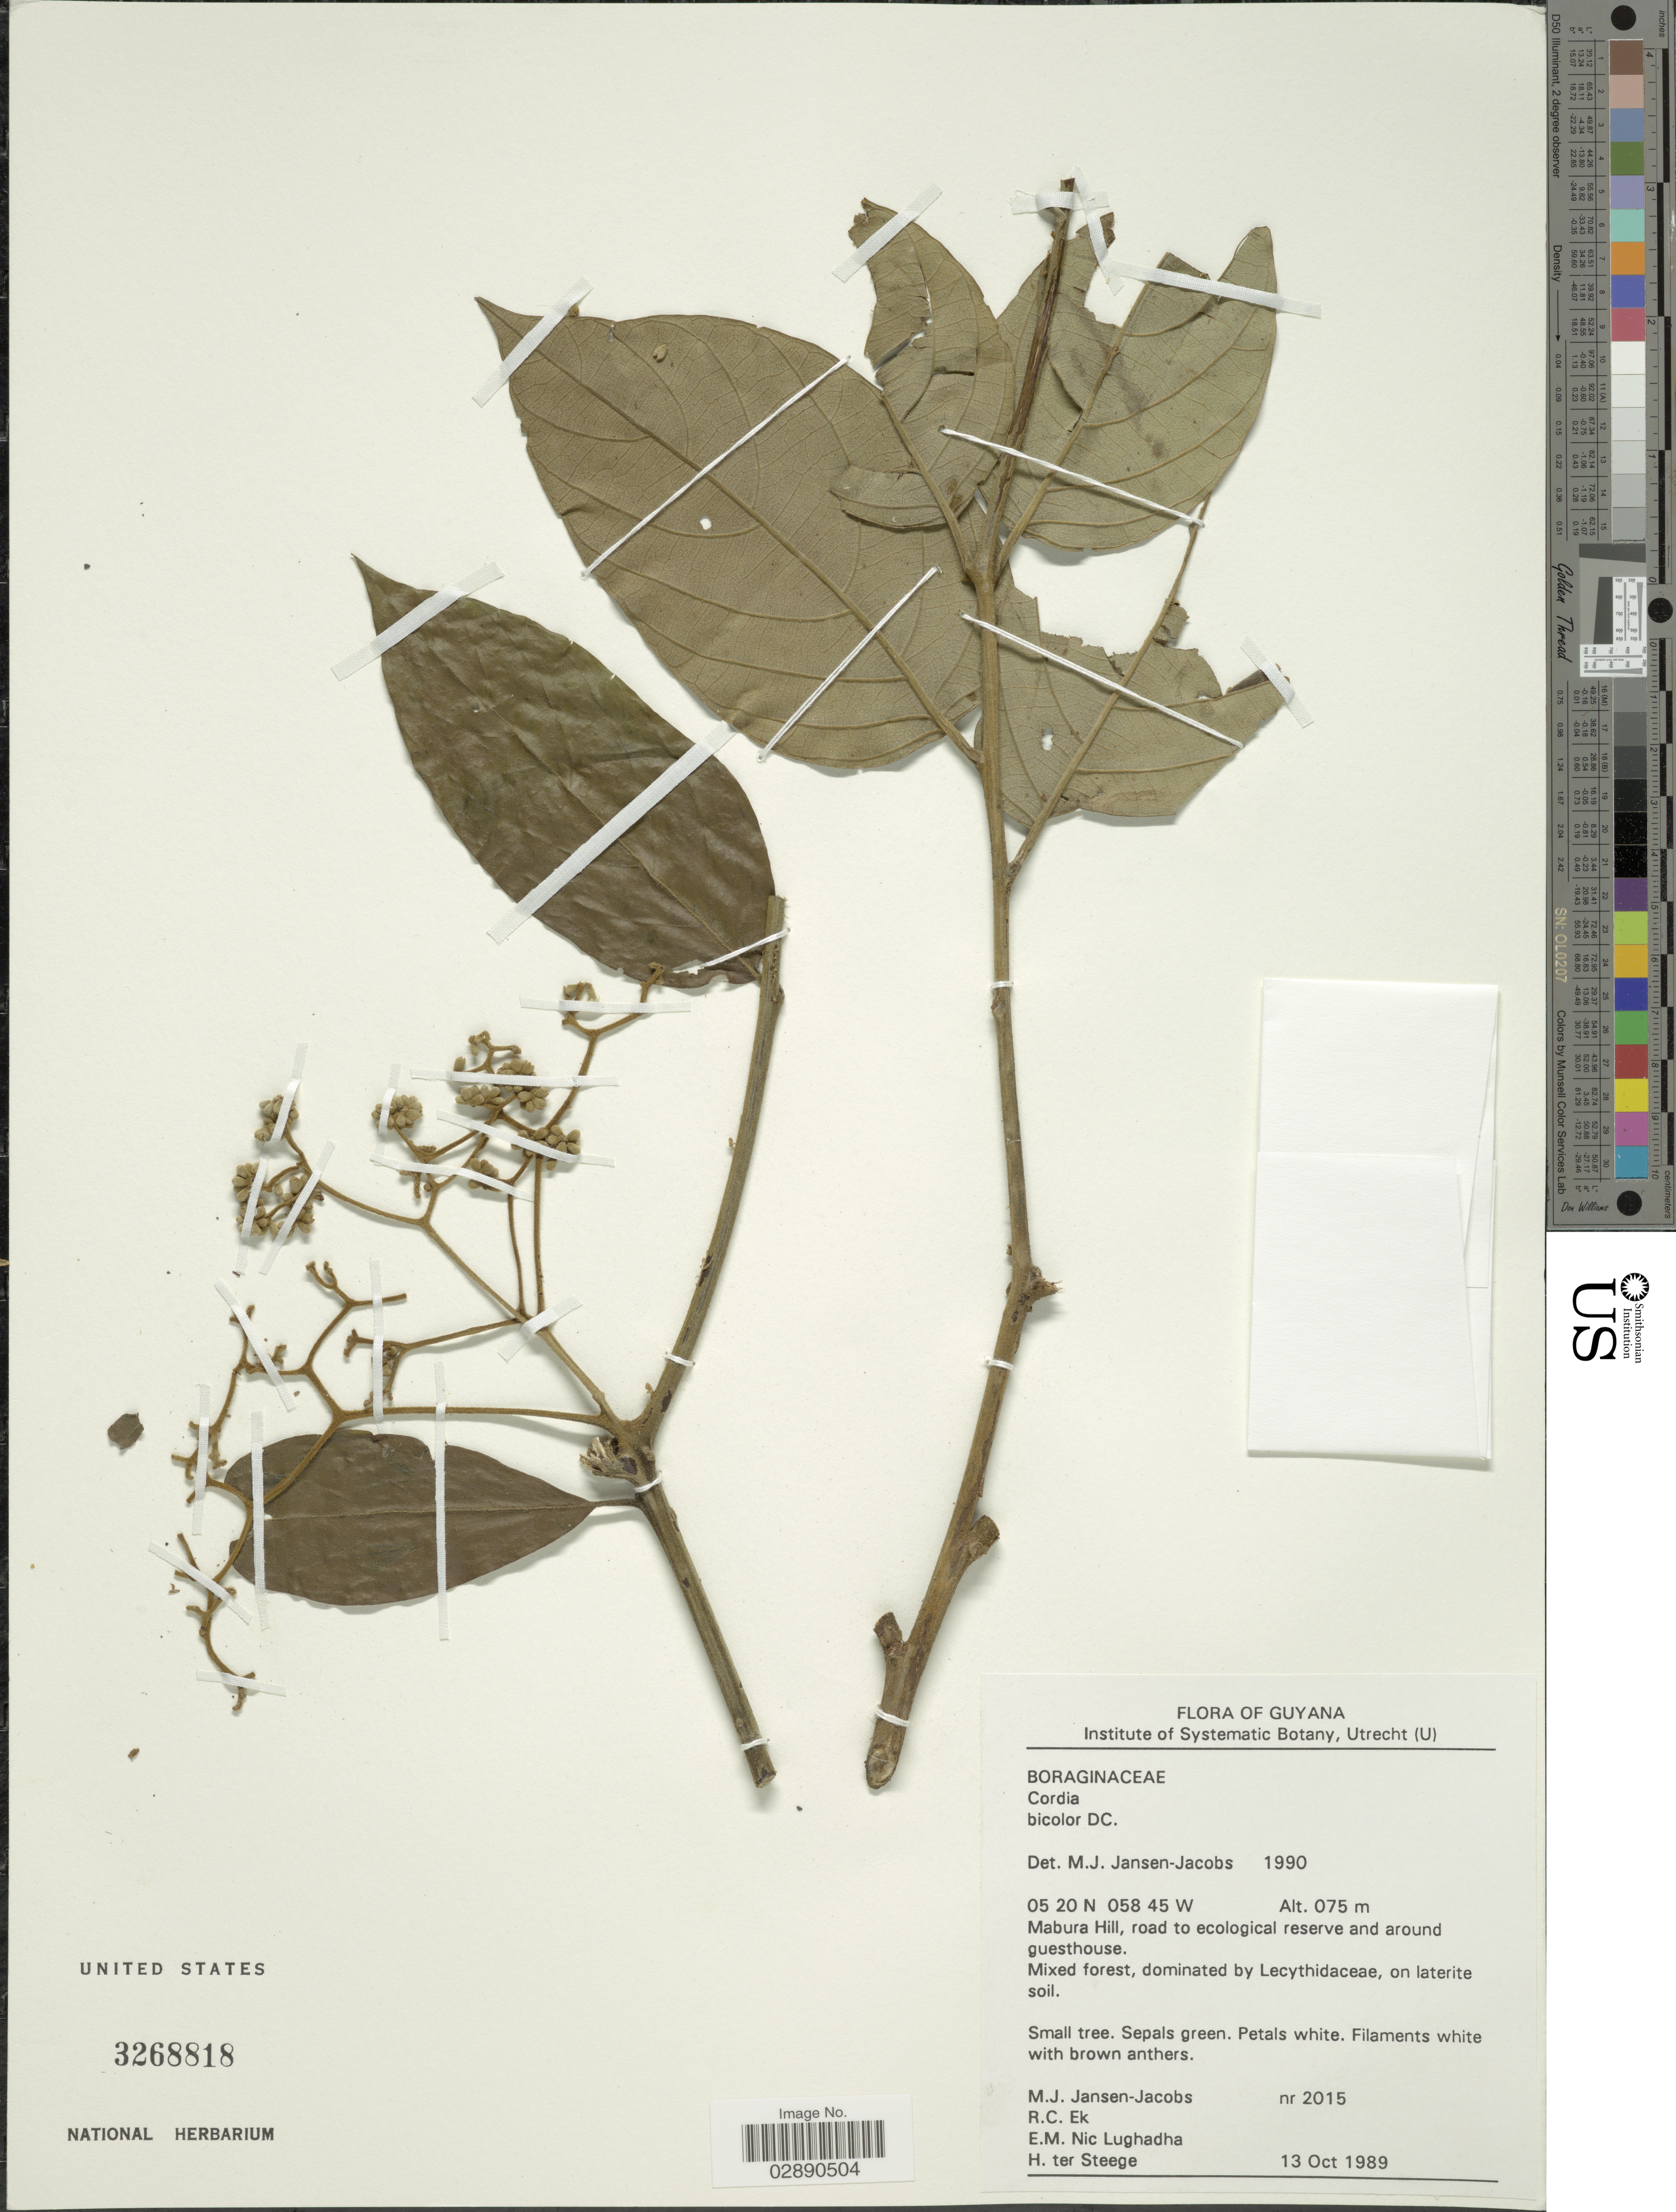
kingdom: Plantae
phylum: Tracheophyta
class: Magnoliopsida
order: Boraginales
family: Cordiaceae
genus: Cordia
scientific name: Cordia bicolor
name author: A. DC.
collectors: M. J. Jansen-Jacobs, R. C. Ek, E. Nic Lughadha & H. ter Steege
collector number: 2015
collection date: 1989-10-13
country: Guyana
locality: Mabura Hill, road to ecological reserve and around guesthouse.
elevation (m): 75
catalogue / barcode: US 3268818